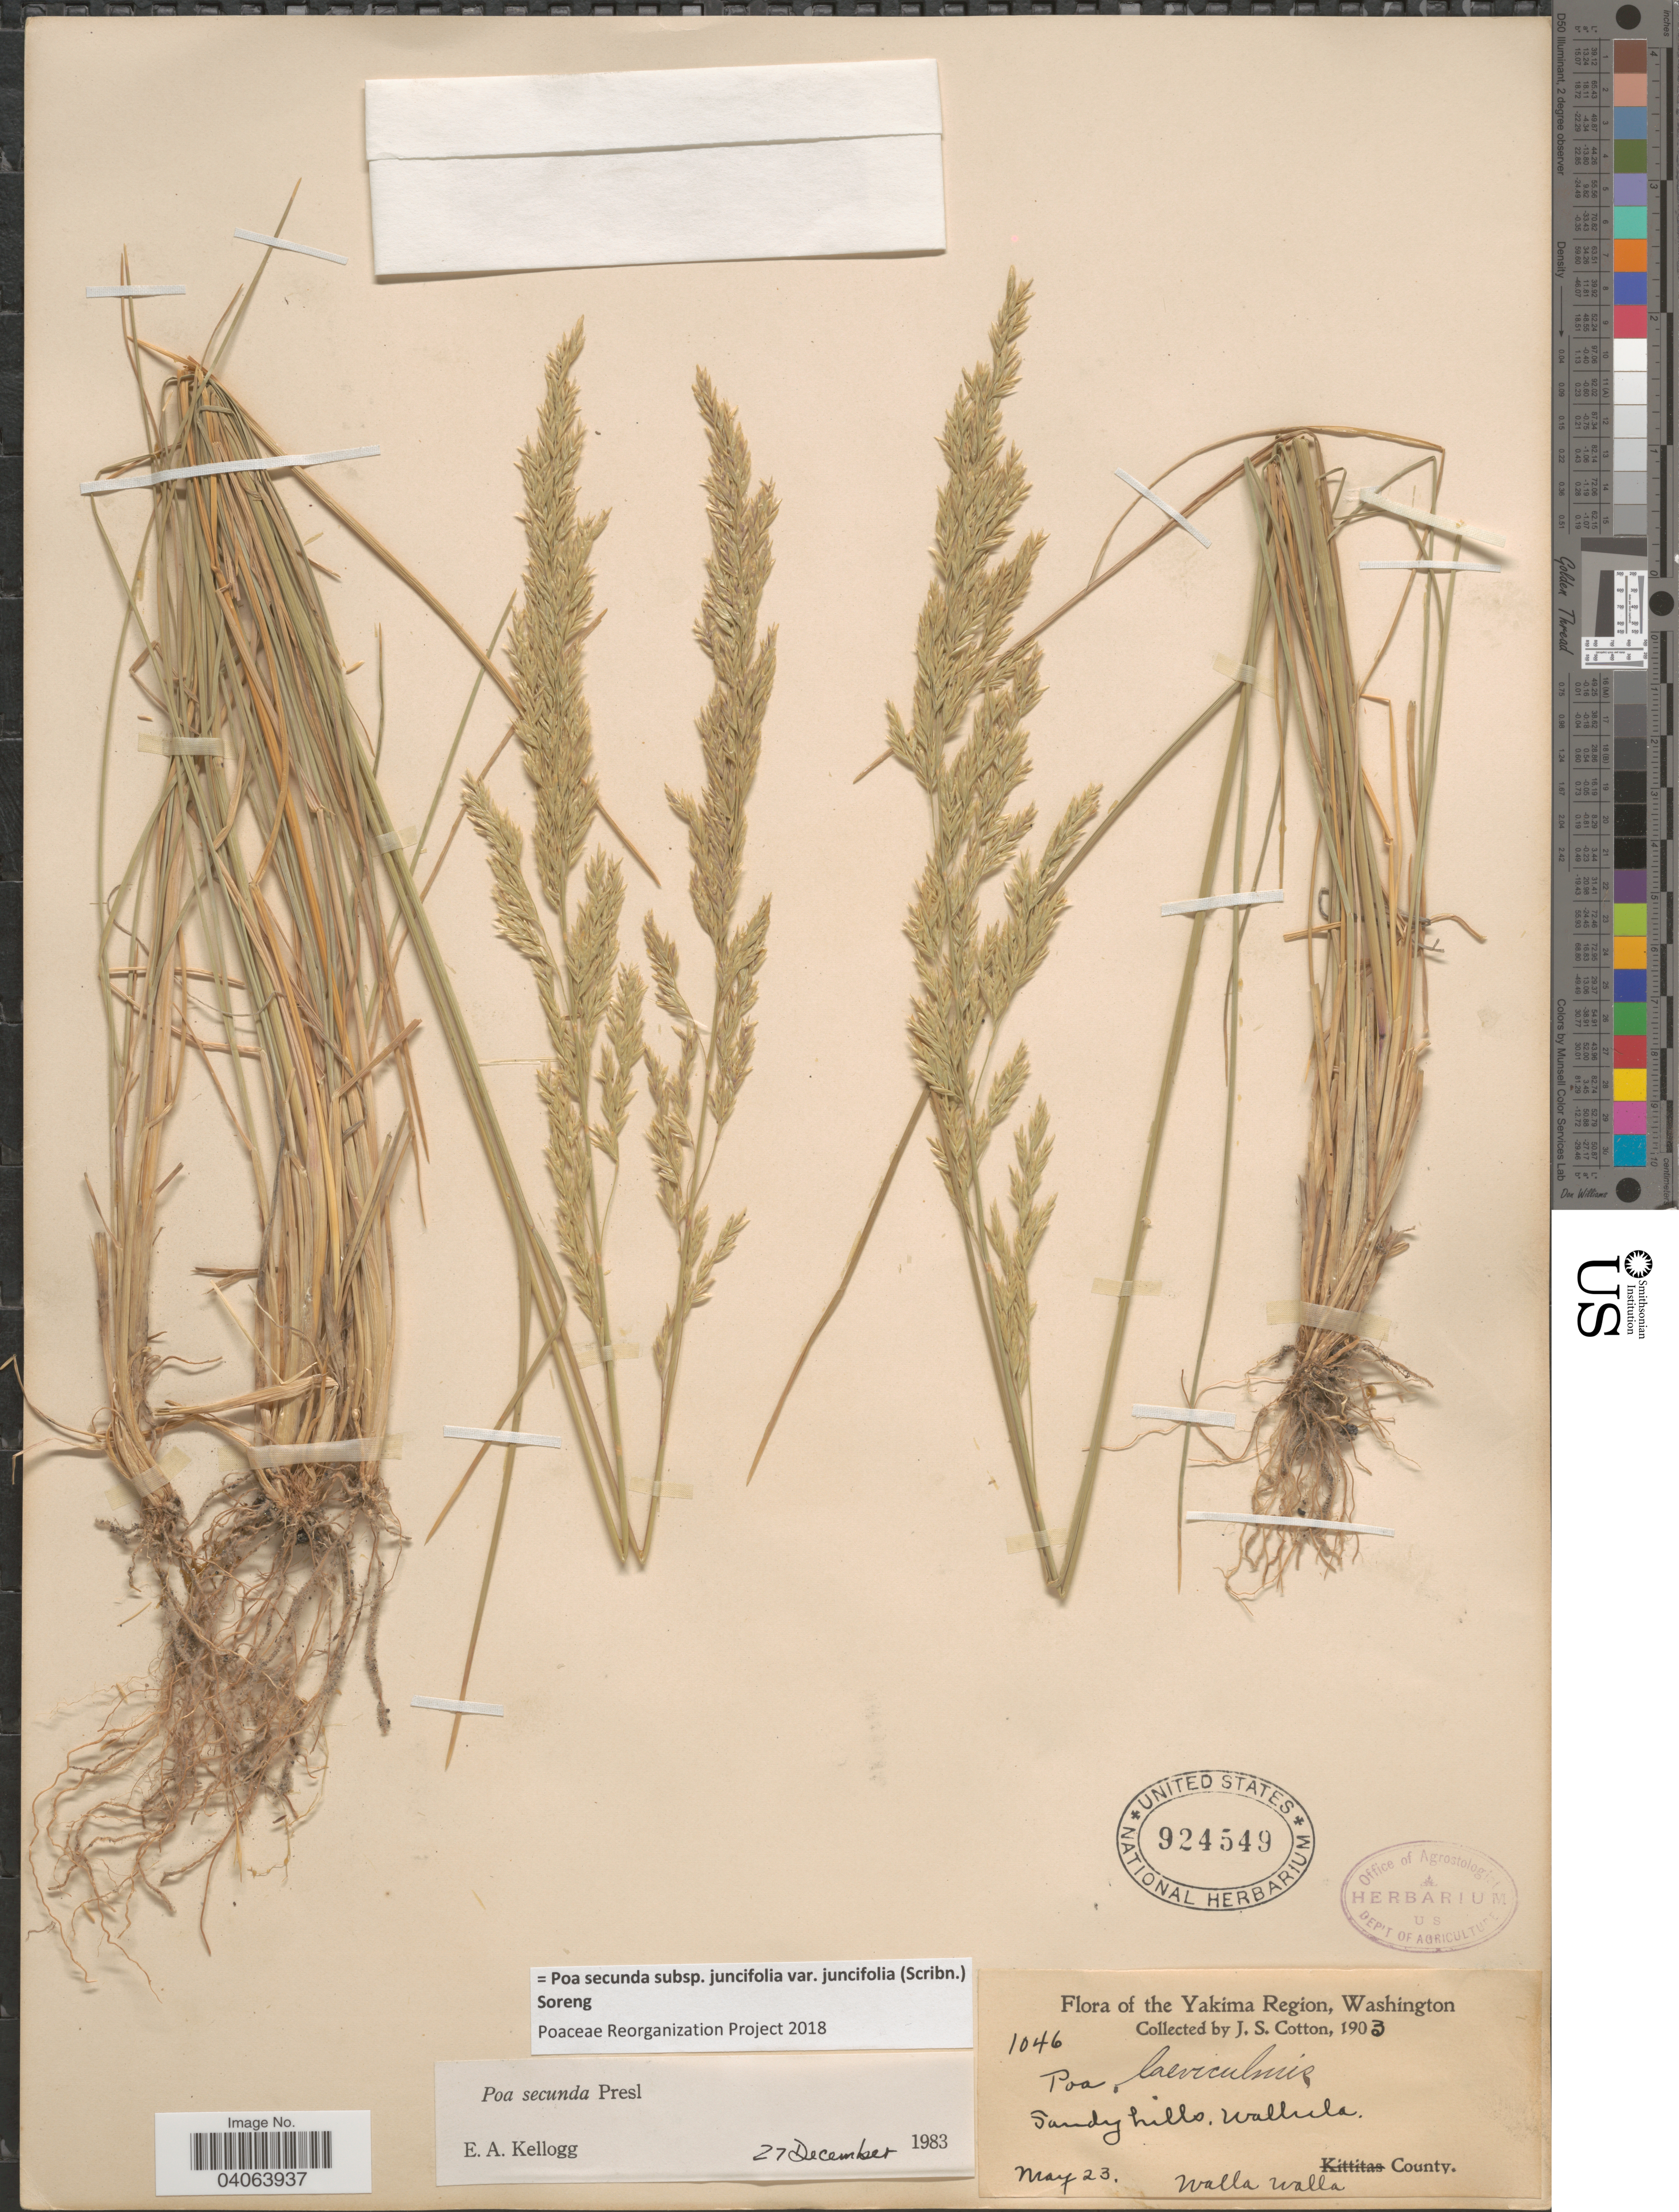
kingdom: Plantae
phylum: Tracheophyta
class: Liliopsida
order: Poales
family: Poaceae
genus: Poa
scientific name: Poa secunda subsp. juncifolia var. juncifolia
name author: (Scribn.) Soreng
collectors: J. S. Cotton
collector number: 1046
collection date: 1903-05-23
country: United States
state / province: Washington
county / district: Walla Walla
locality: The Yakima Region. Wallula. Walla Walla County.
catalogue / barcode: US 924549